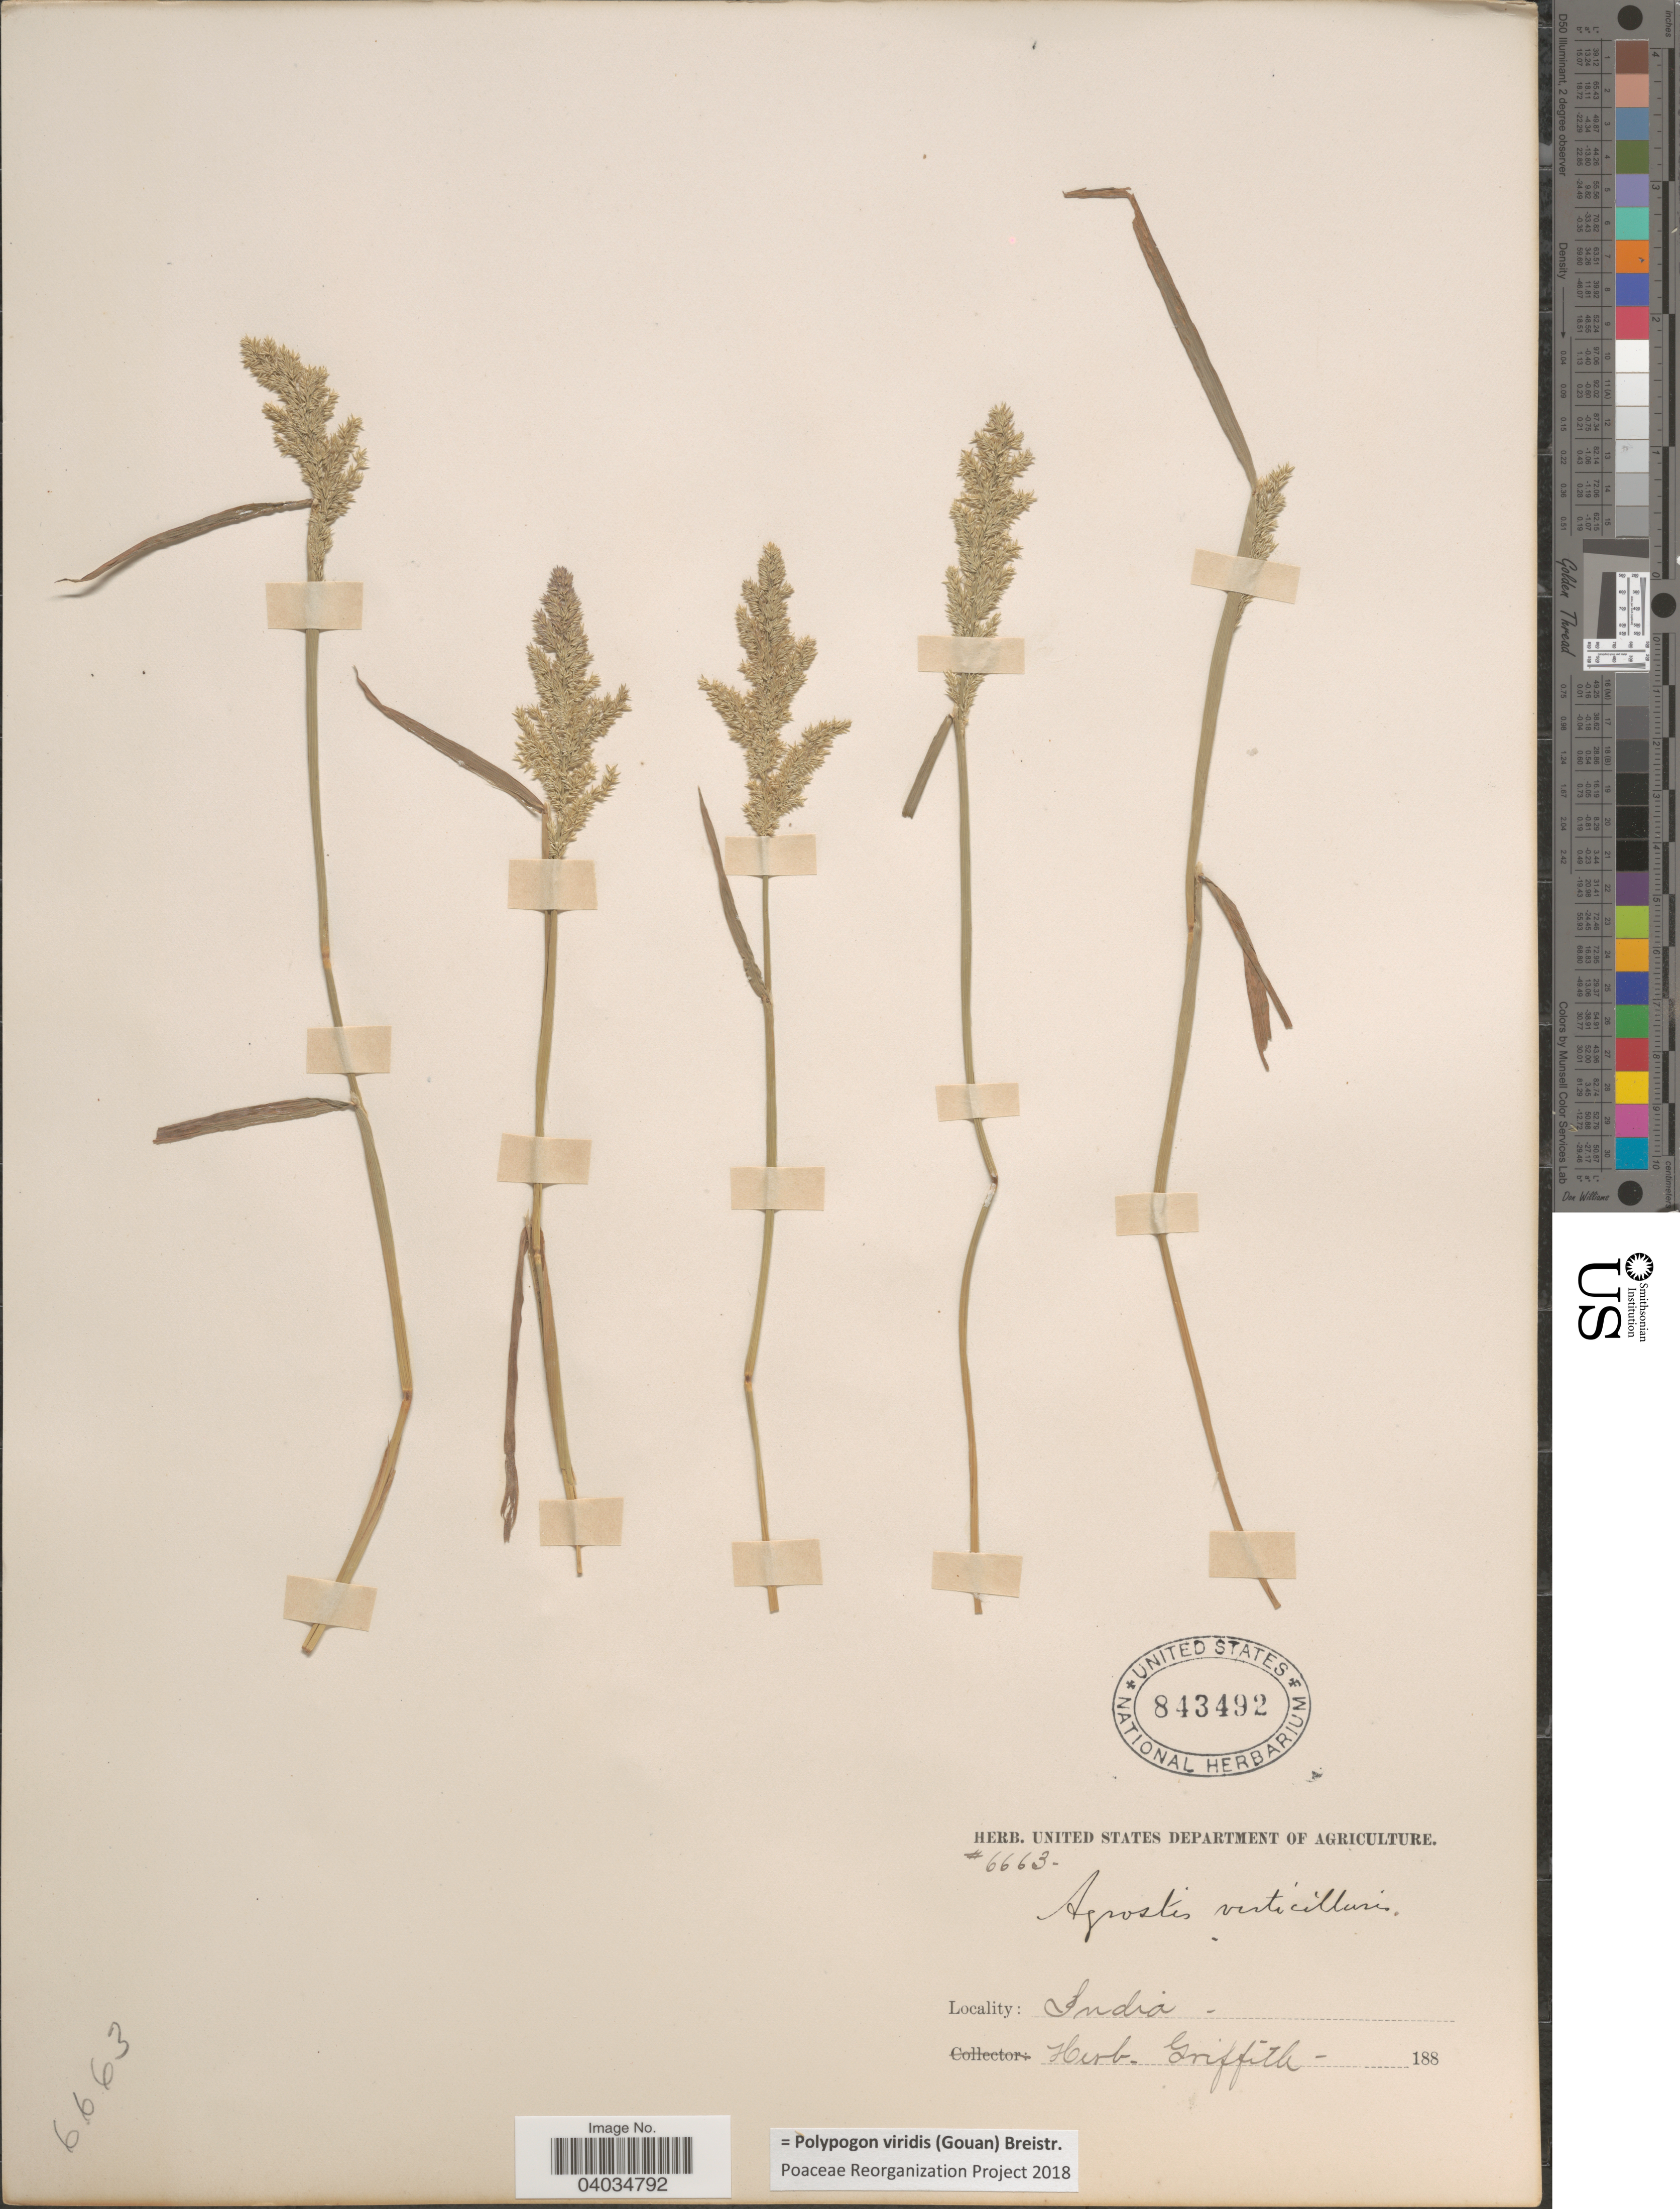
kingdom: Plantae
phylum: Tracheophyta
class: Liliopsida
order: Poales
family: Poaceae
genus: Polypogon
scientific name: Polypogon viridis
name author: (Gouan) Breistroffer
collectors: ex herb. Griffith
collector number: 6663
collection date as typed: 188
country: India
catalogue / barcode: US 843492